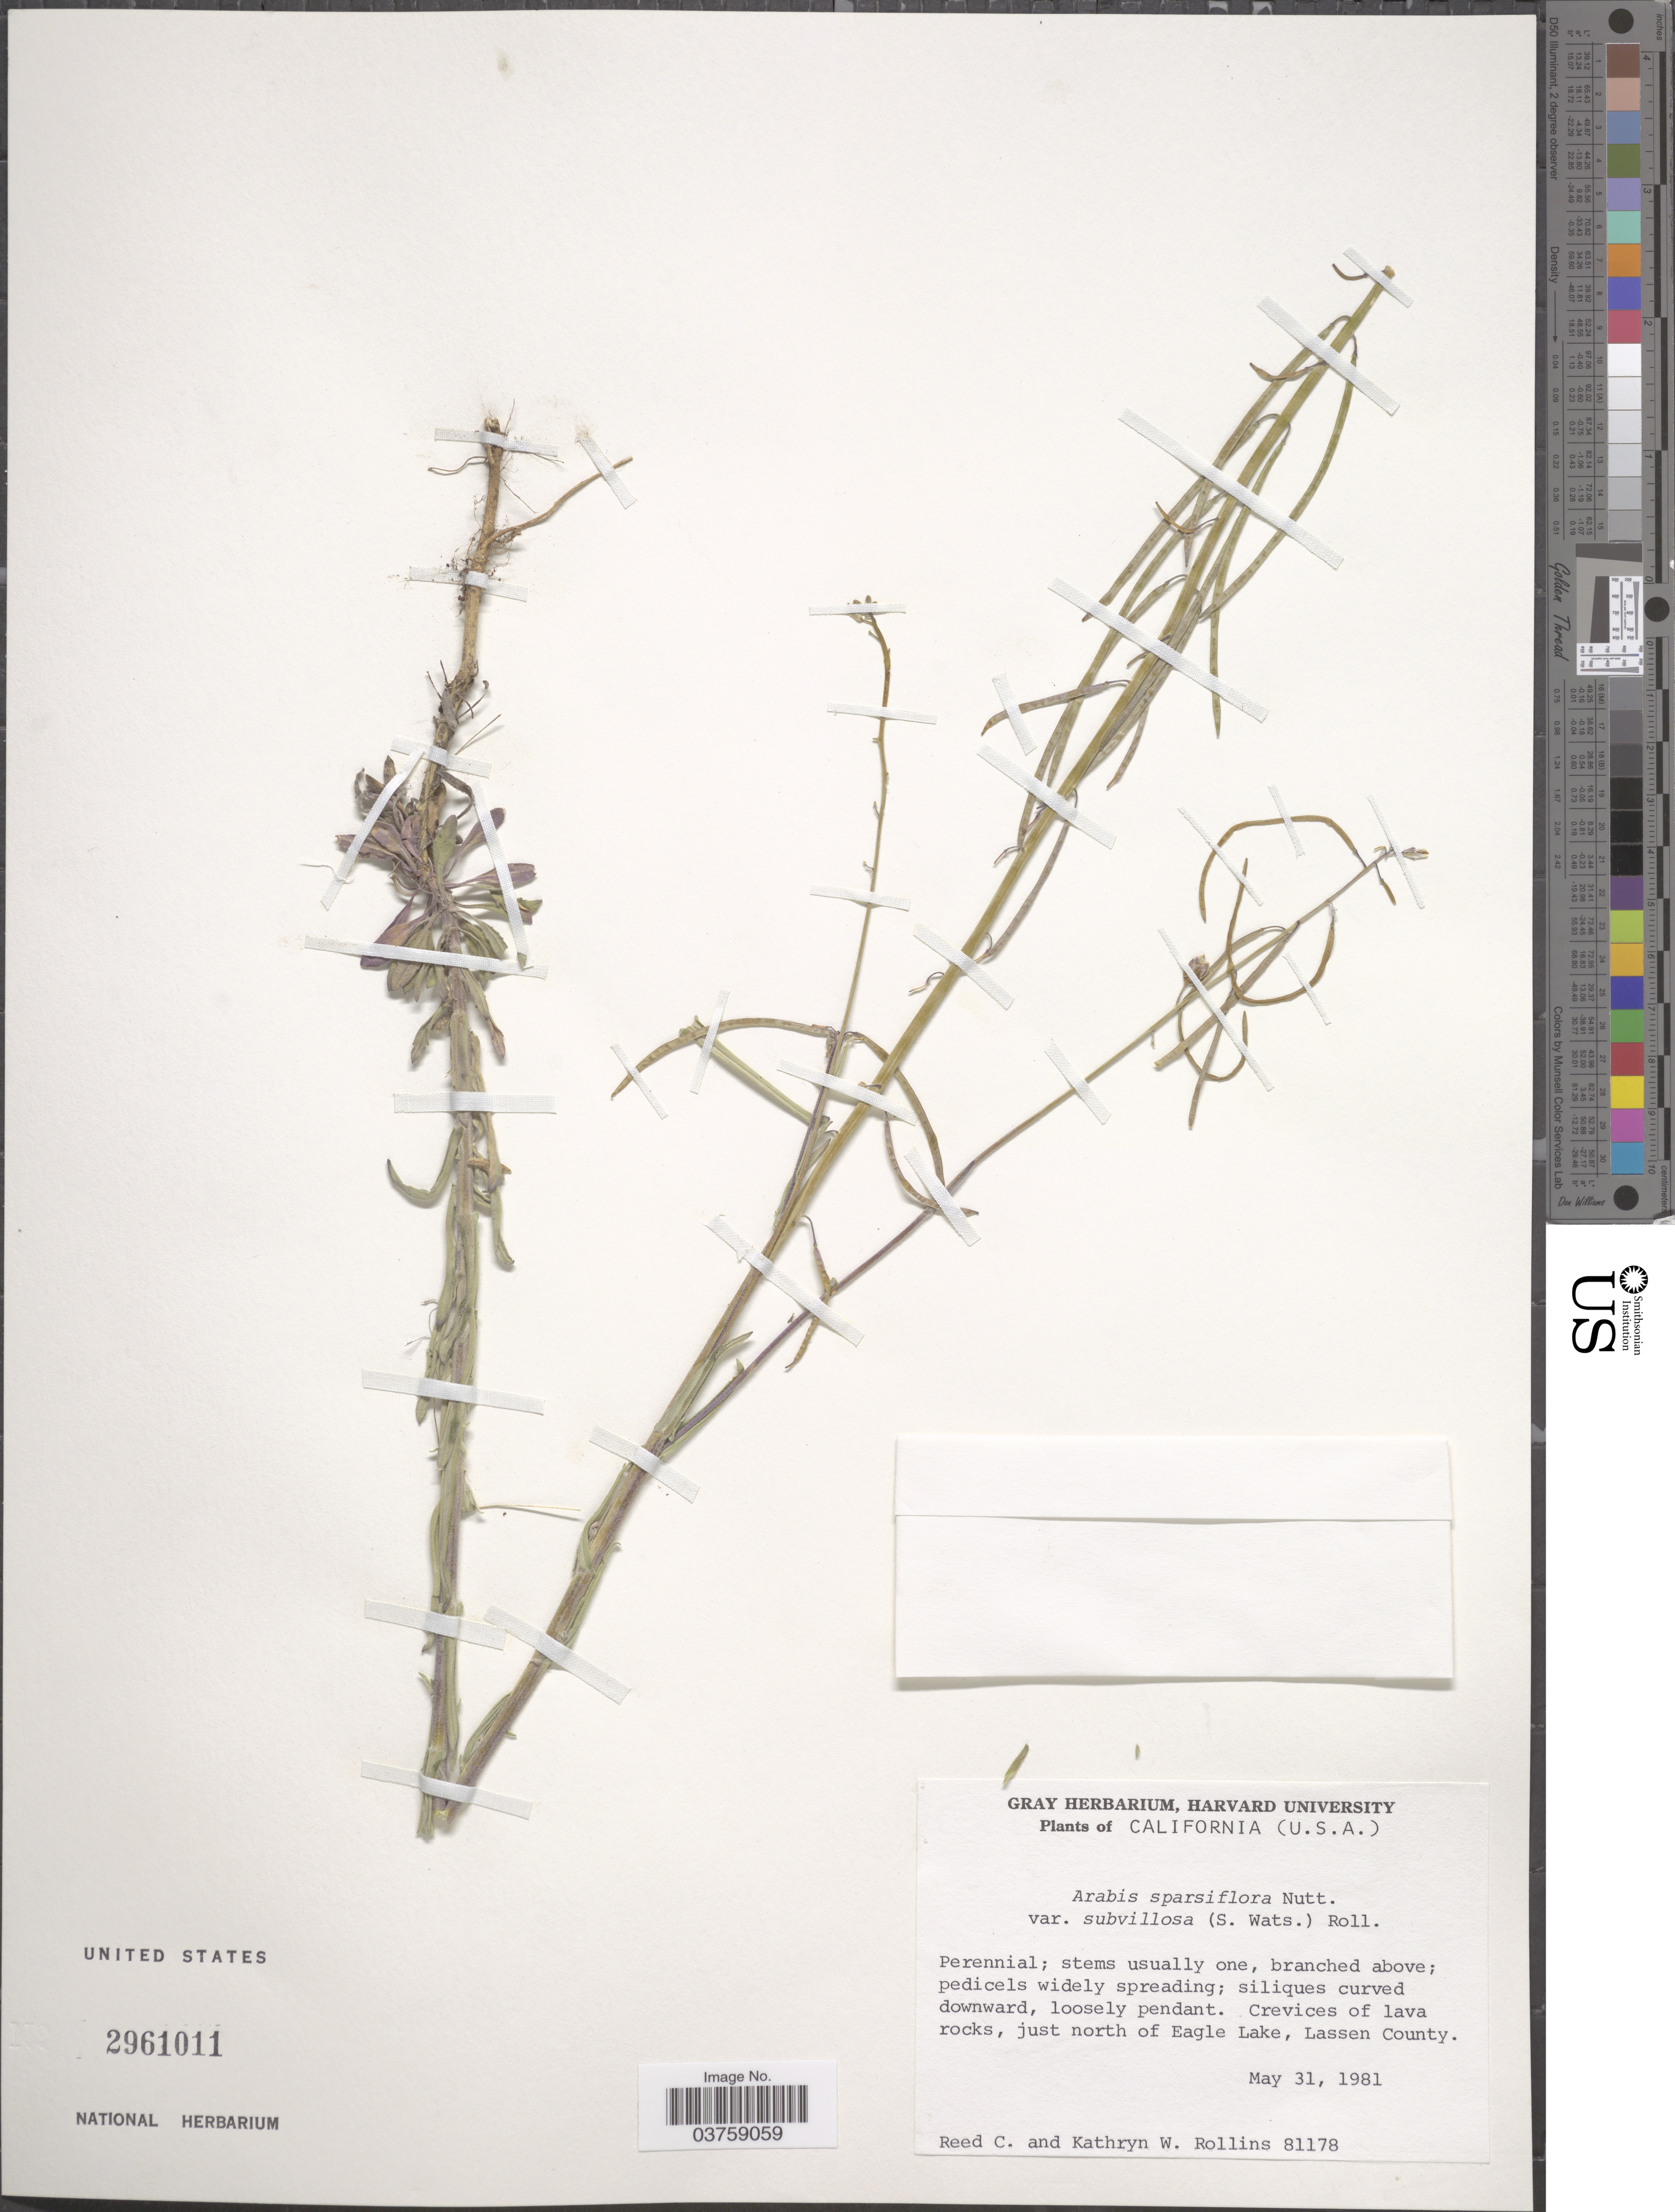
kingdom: Plantae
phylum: Tracheophyta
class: Magnoliopsida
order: Brassicales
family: Brassicaceae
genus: Arabis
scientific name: Arabis sparsiflora var. subvillosa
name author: (S. Watson) Rollins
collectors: R. C. Rollins & K. W. Rollins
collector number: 81178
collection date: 1981-05-31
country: United States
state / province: California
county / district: Lassen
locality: Crevices of lava rocks, just north of Eagle Lake, Lassen County.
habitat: crevices of lava rocks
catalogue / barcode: US 2961011